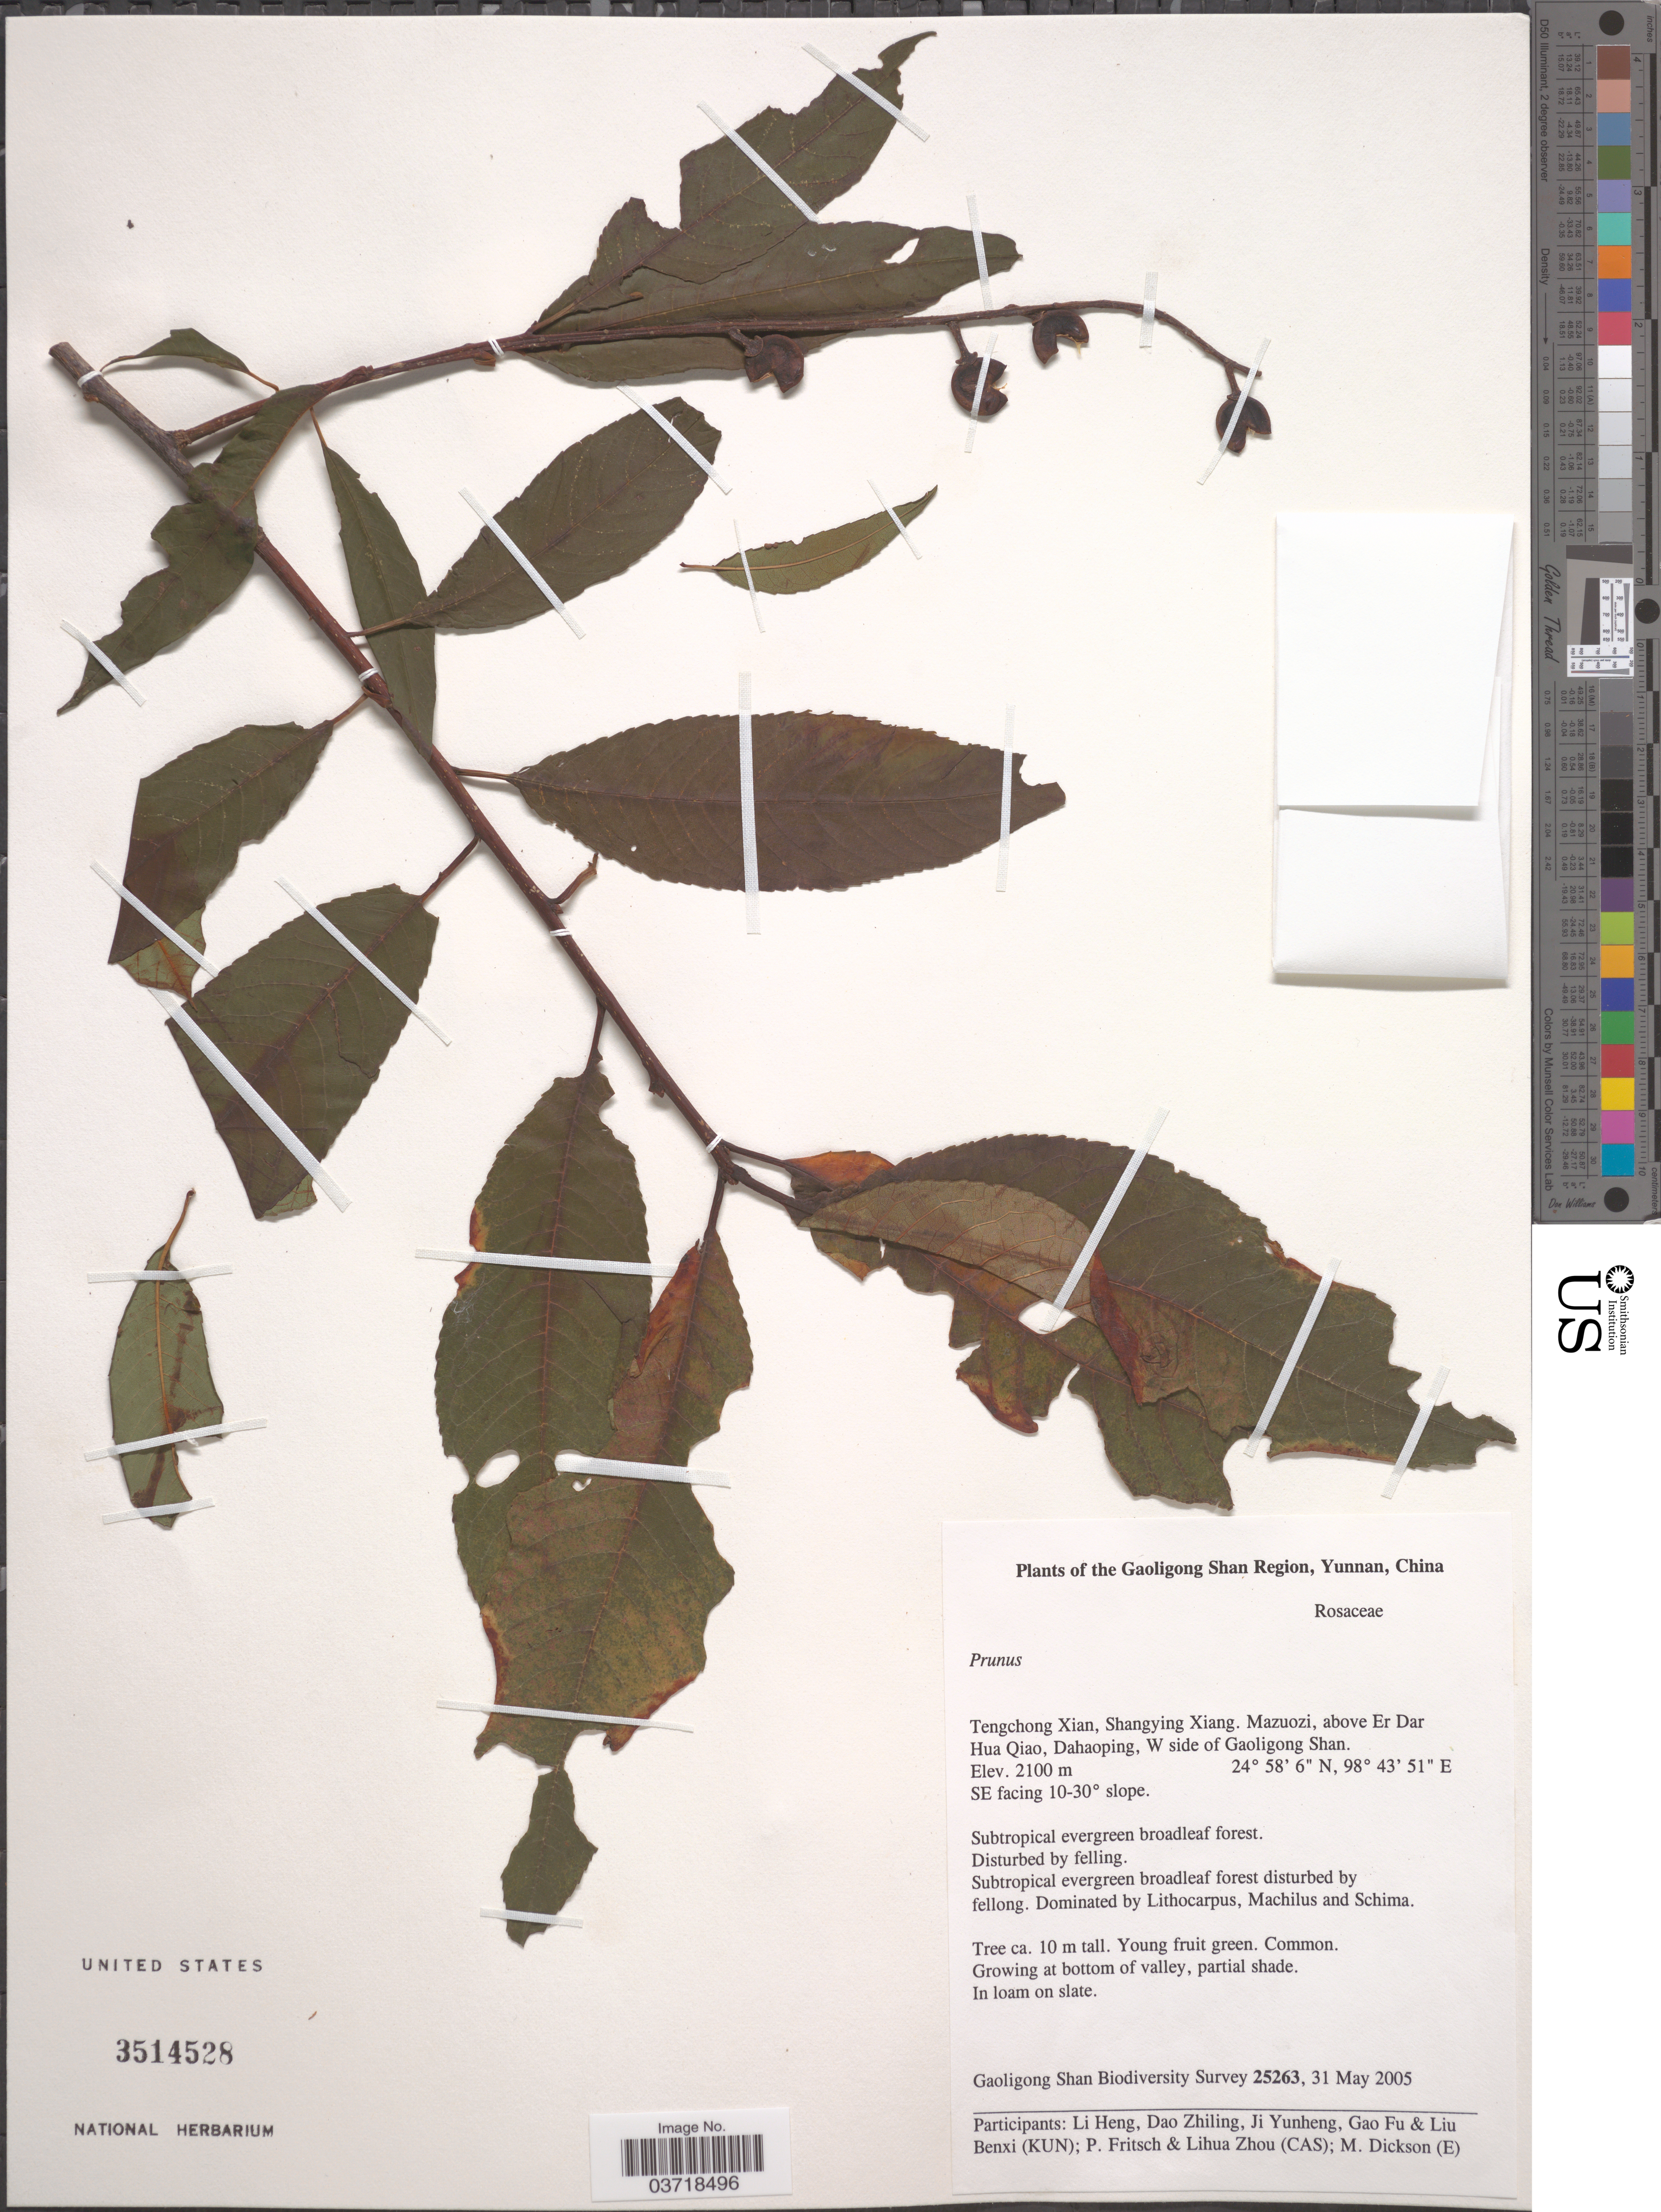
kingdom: Plantae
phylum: Tracheophyta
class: Magnoliopsida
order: Rosales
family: Rosaceae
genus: Prunus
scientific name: Prunus sp.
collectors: Gaoligong Shan Biodiversity Survey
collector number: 25263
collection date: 2005-05-31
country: China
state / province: Yunnan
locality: Gaoligong Shan Region. Tengchong Xian, Shangying Xiang. Mazuozi, above Er Dar Hua Qiao, Dahaoping, W side of Gaoligong Shan.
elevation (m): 2100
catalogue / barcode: US 3514528